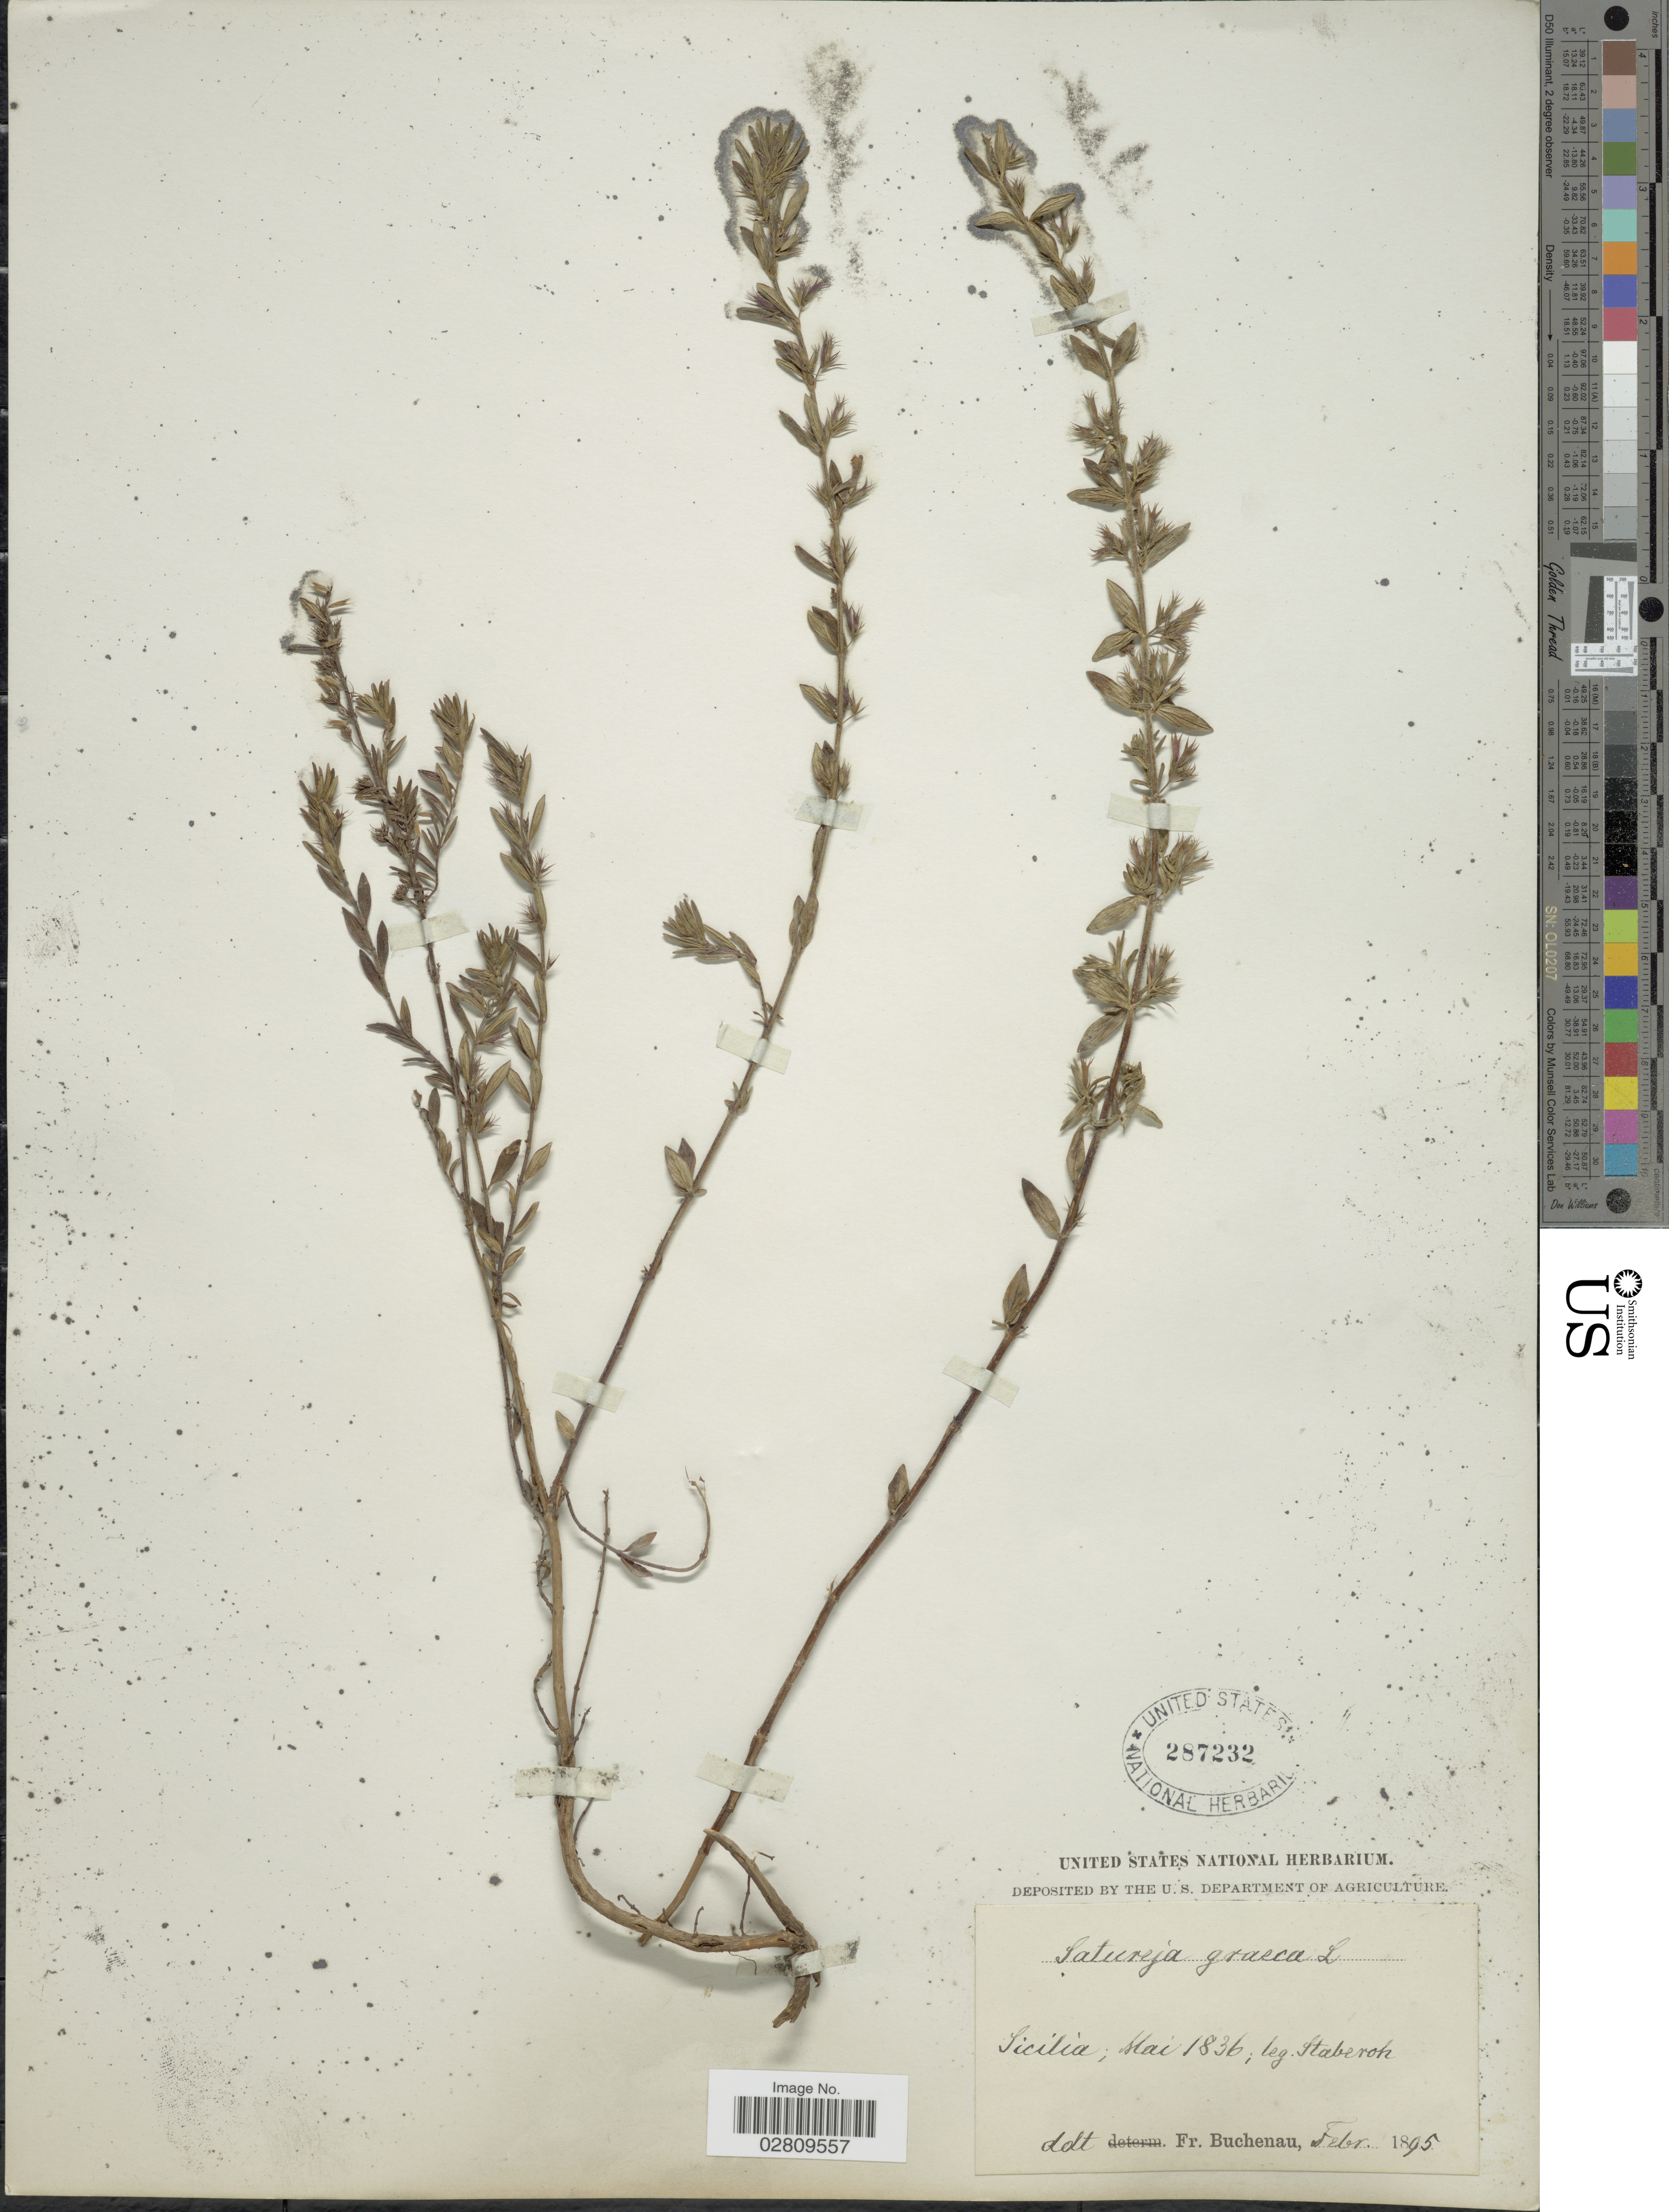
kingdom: Plantae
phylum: Tracheophyta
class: Magnoliopsida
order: Lamiales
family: Lamiaceae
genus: Micromeria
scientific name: Micromeria graeca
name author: Benth. ex Rchb.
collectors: Staberoh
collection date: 1836-05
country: Italy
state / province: Siciliana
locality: Sicilia.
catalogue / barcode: US 287232